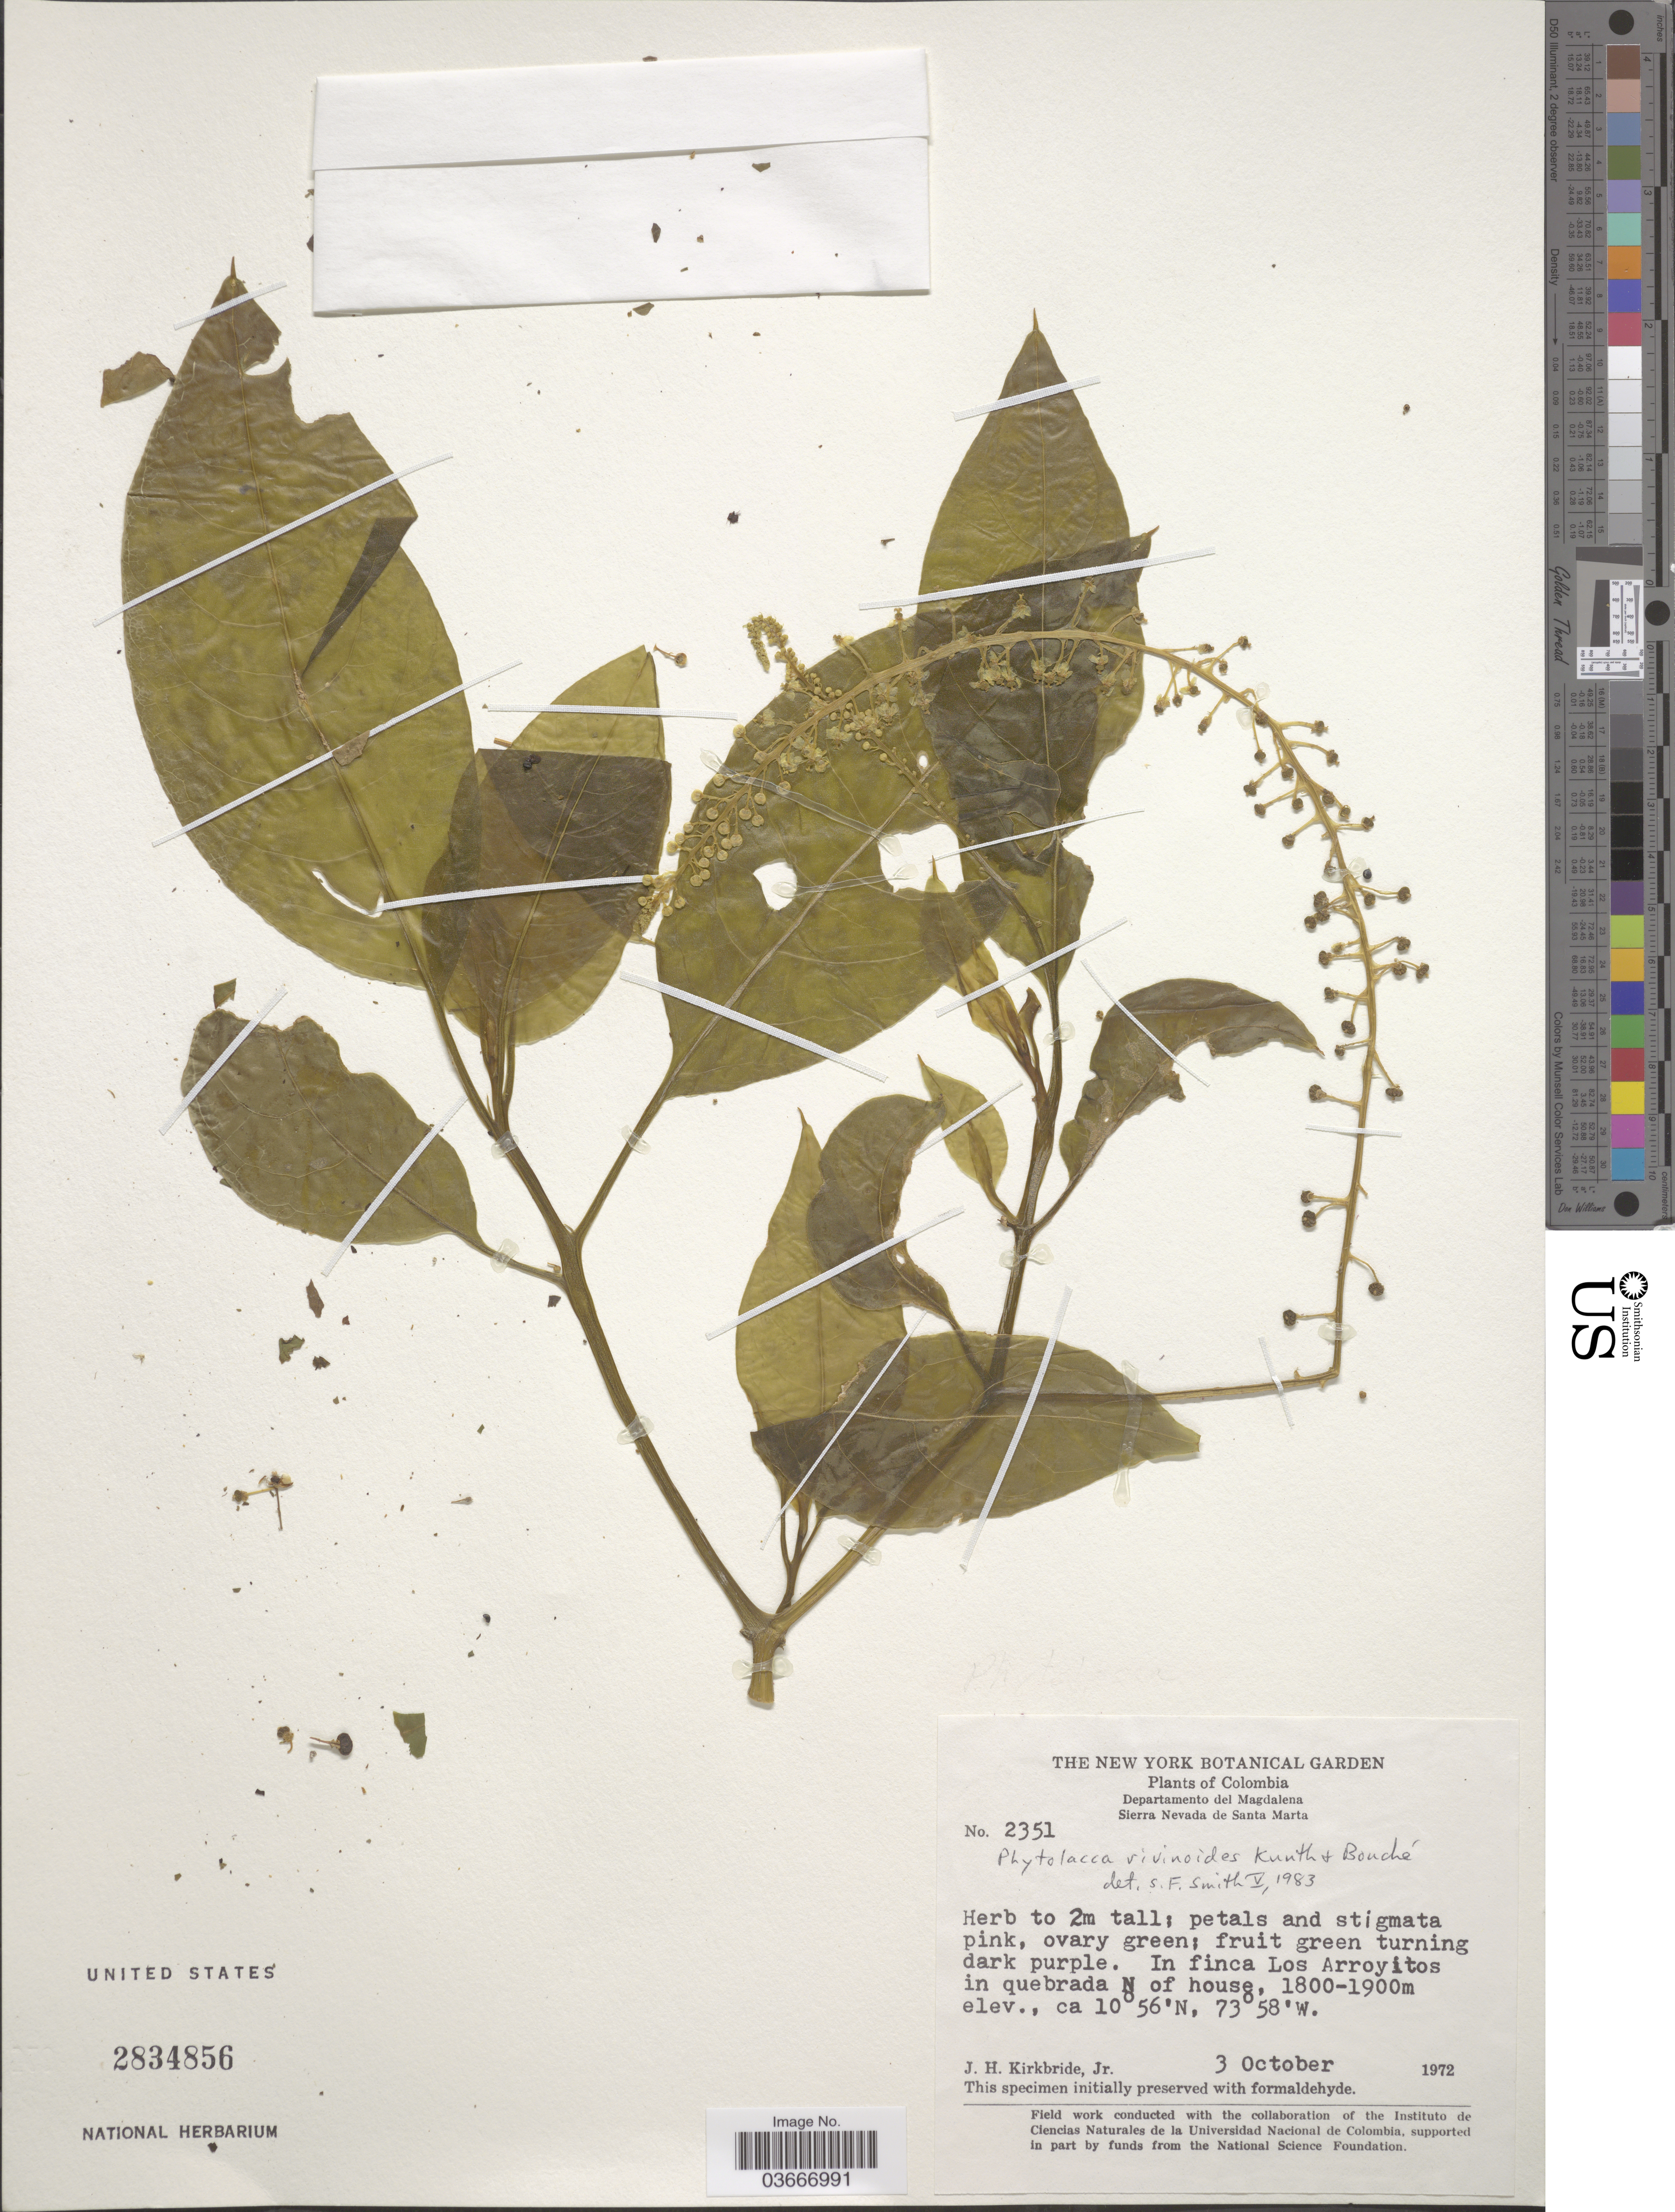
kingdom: Plantae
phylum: Tracheophyta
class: Magnoliopsida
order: Caryophyllales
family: Phytolaccaceae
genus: Phytolacca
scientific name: Phytolacca rivinoides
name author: Kunth & C.D. Bouché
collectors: J. H. Kirkbride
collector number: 2351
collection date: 1972-10-03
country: Colombia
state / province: Magdalena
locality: Departamento del Magdalena. Sierra Nevada de Santa Marta. In finca Los Arroyitos in quebrada N of house.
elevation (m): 1800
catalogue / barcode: US 2834856